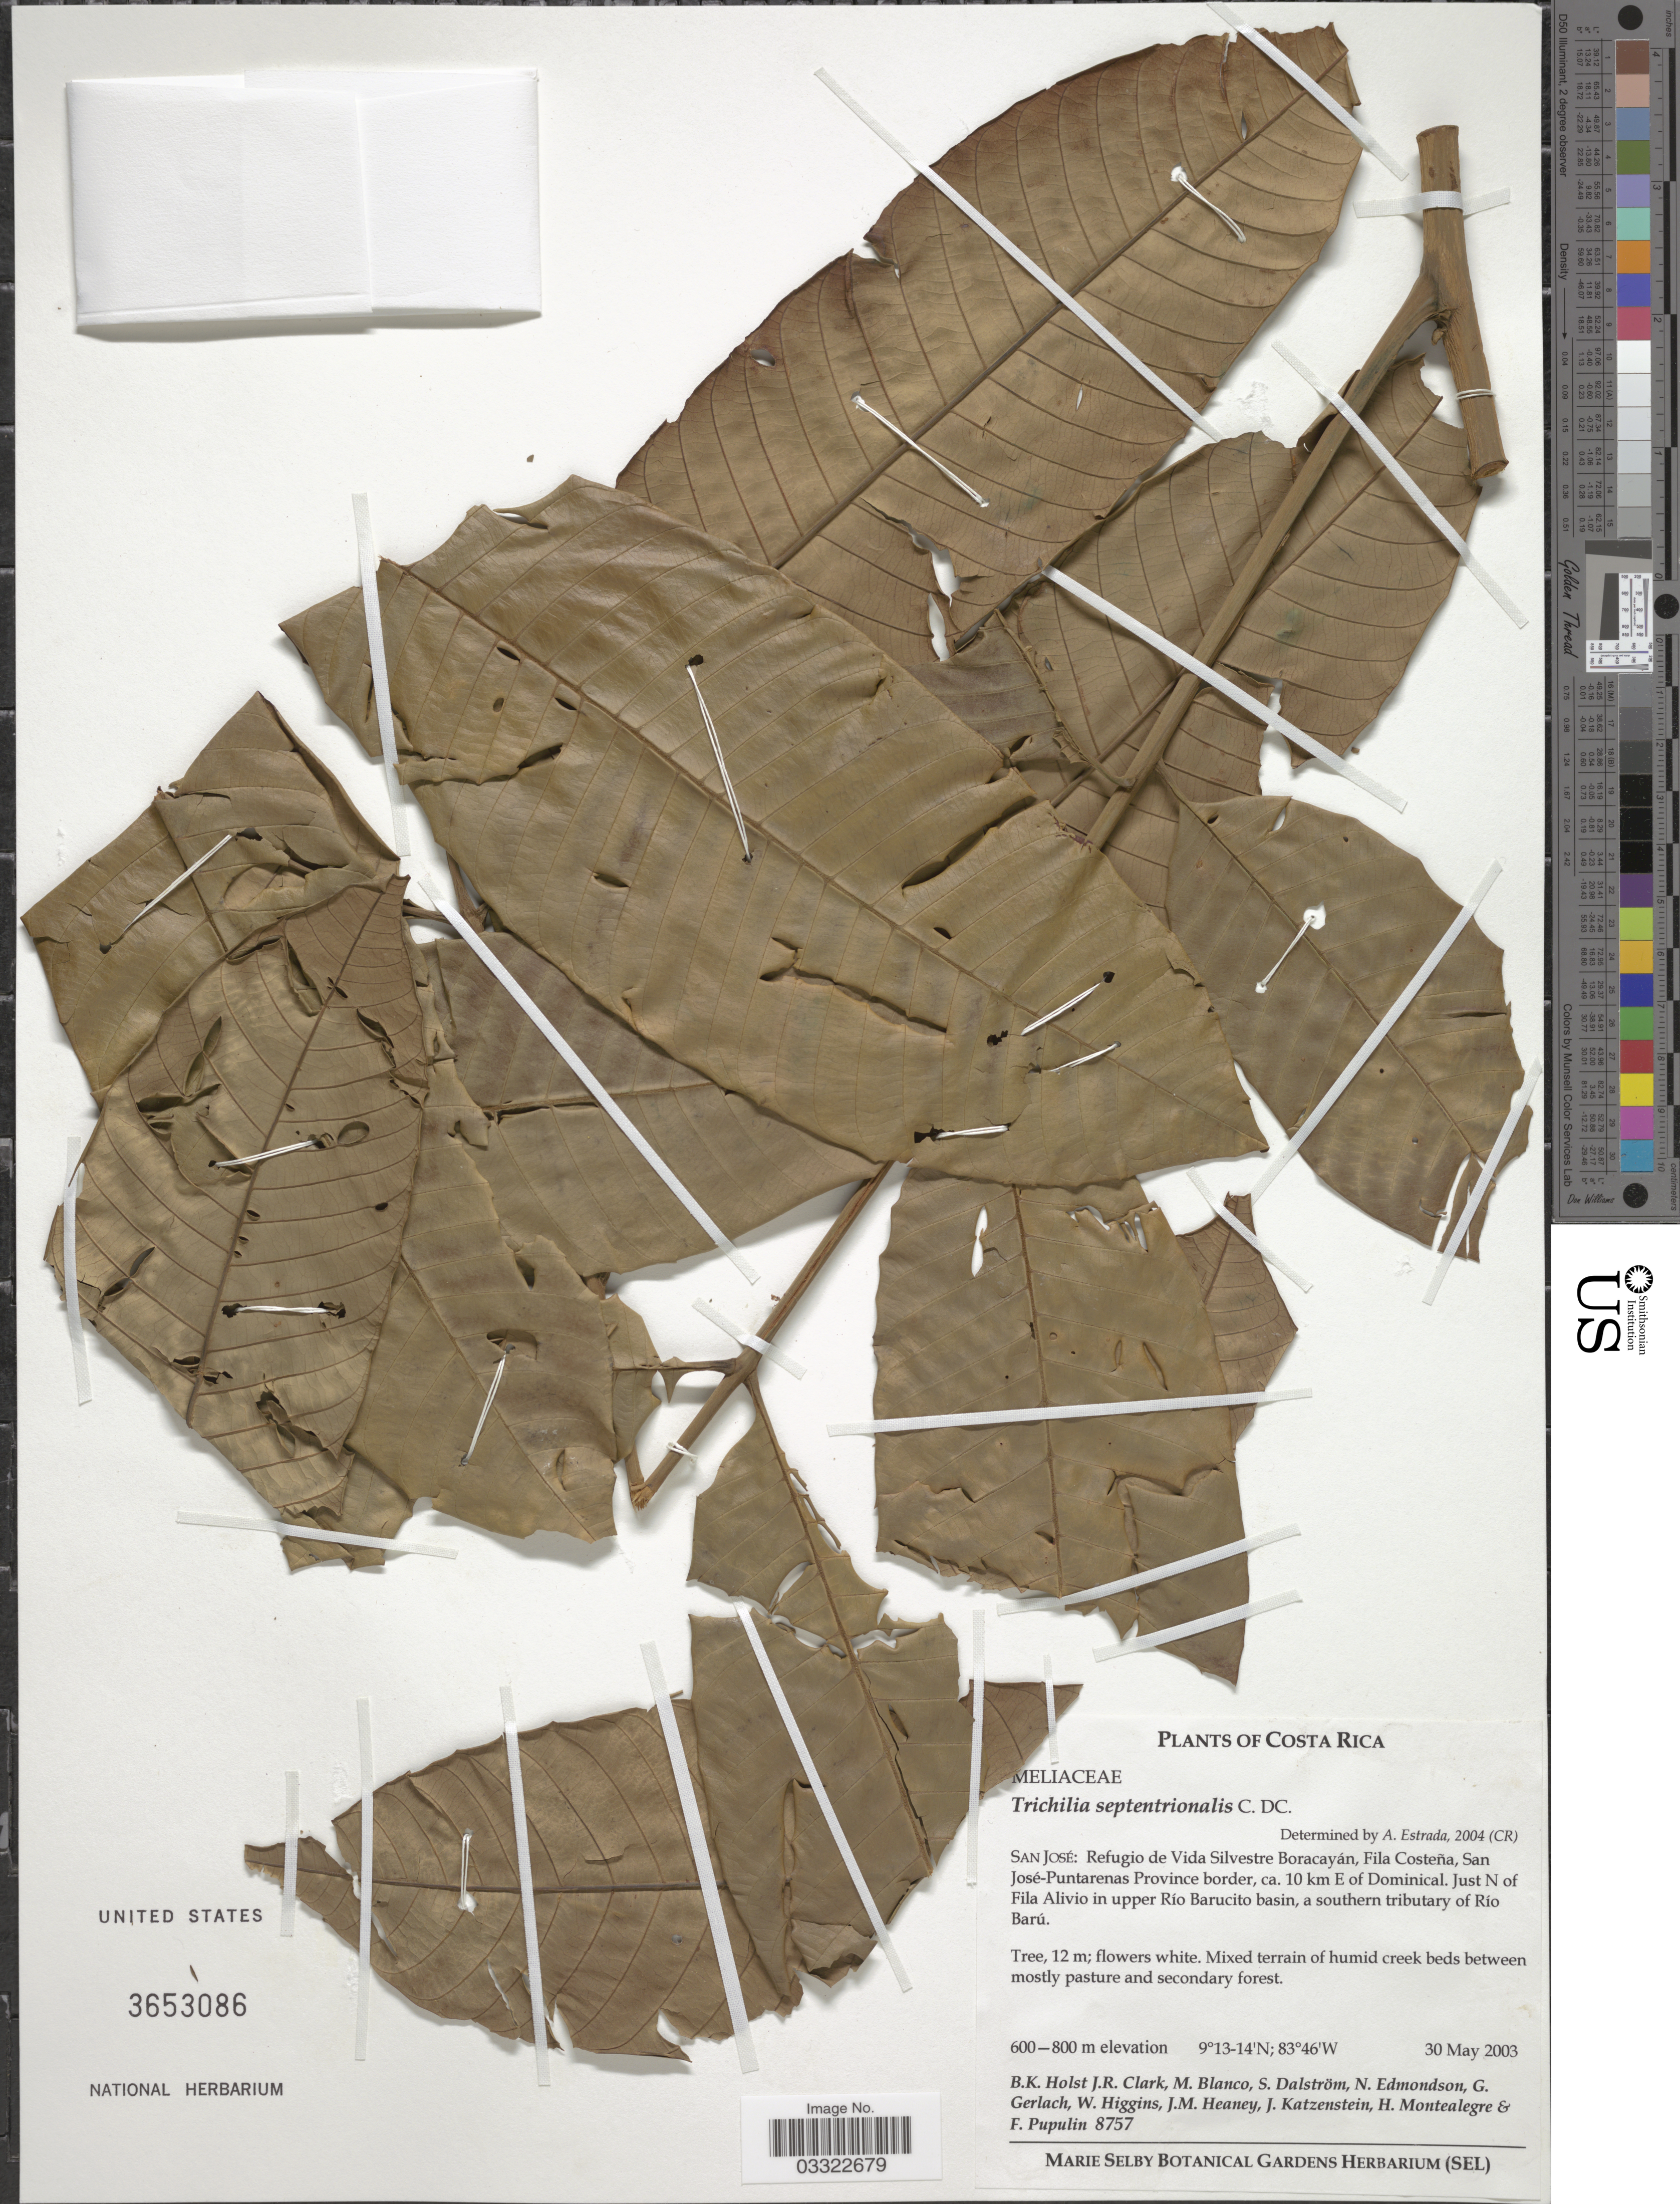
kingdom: Plantae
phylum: Tracheophyta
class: Magnoliopsida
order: Sapindales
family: Meliaceae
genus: Trichilia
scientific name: Trichilia septentrionalis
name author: C. DC.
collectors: B. Holst, J. R. Clark, M. Blanco, S. Dalström & et al.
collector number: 8757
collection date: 2003-05-30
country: Costa Rica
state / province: San José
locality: Refugio de Vida Silvestre Boracayán, Fila Costeña, San José-Puntarenas Province border, ca. 10 km E of Dominical. Just N of Fila Alivio in upper Río Barucito basin, a southern tributary of Río Barú.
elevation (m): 600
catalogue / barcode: US 3653086